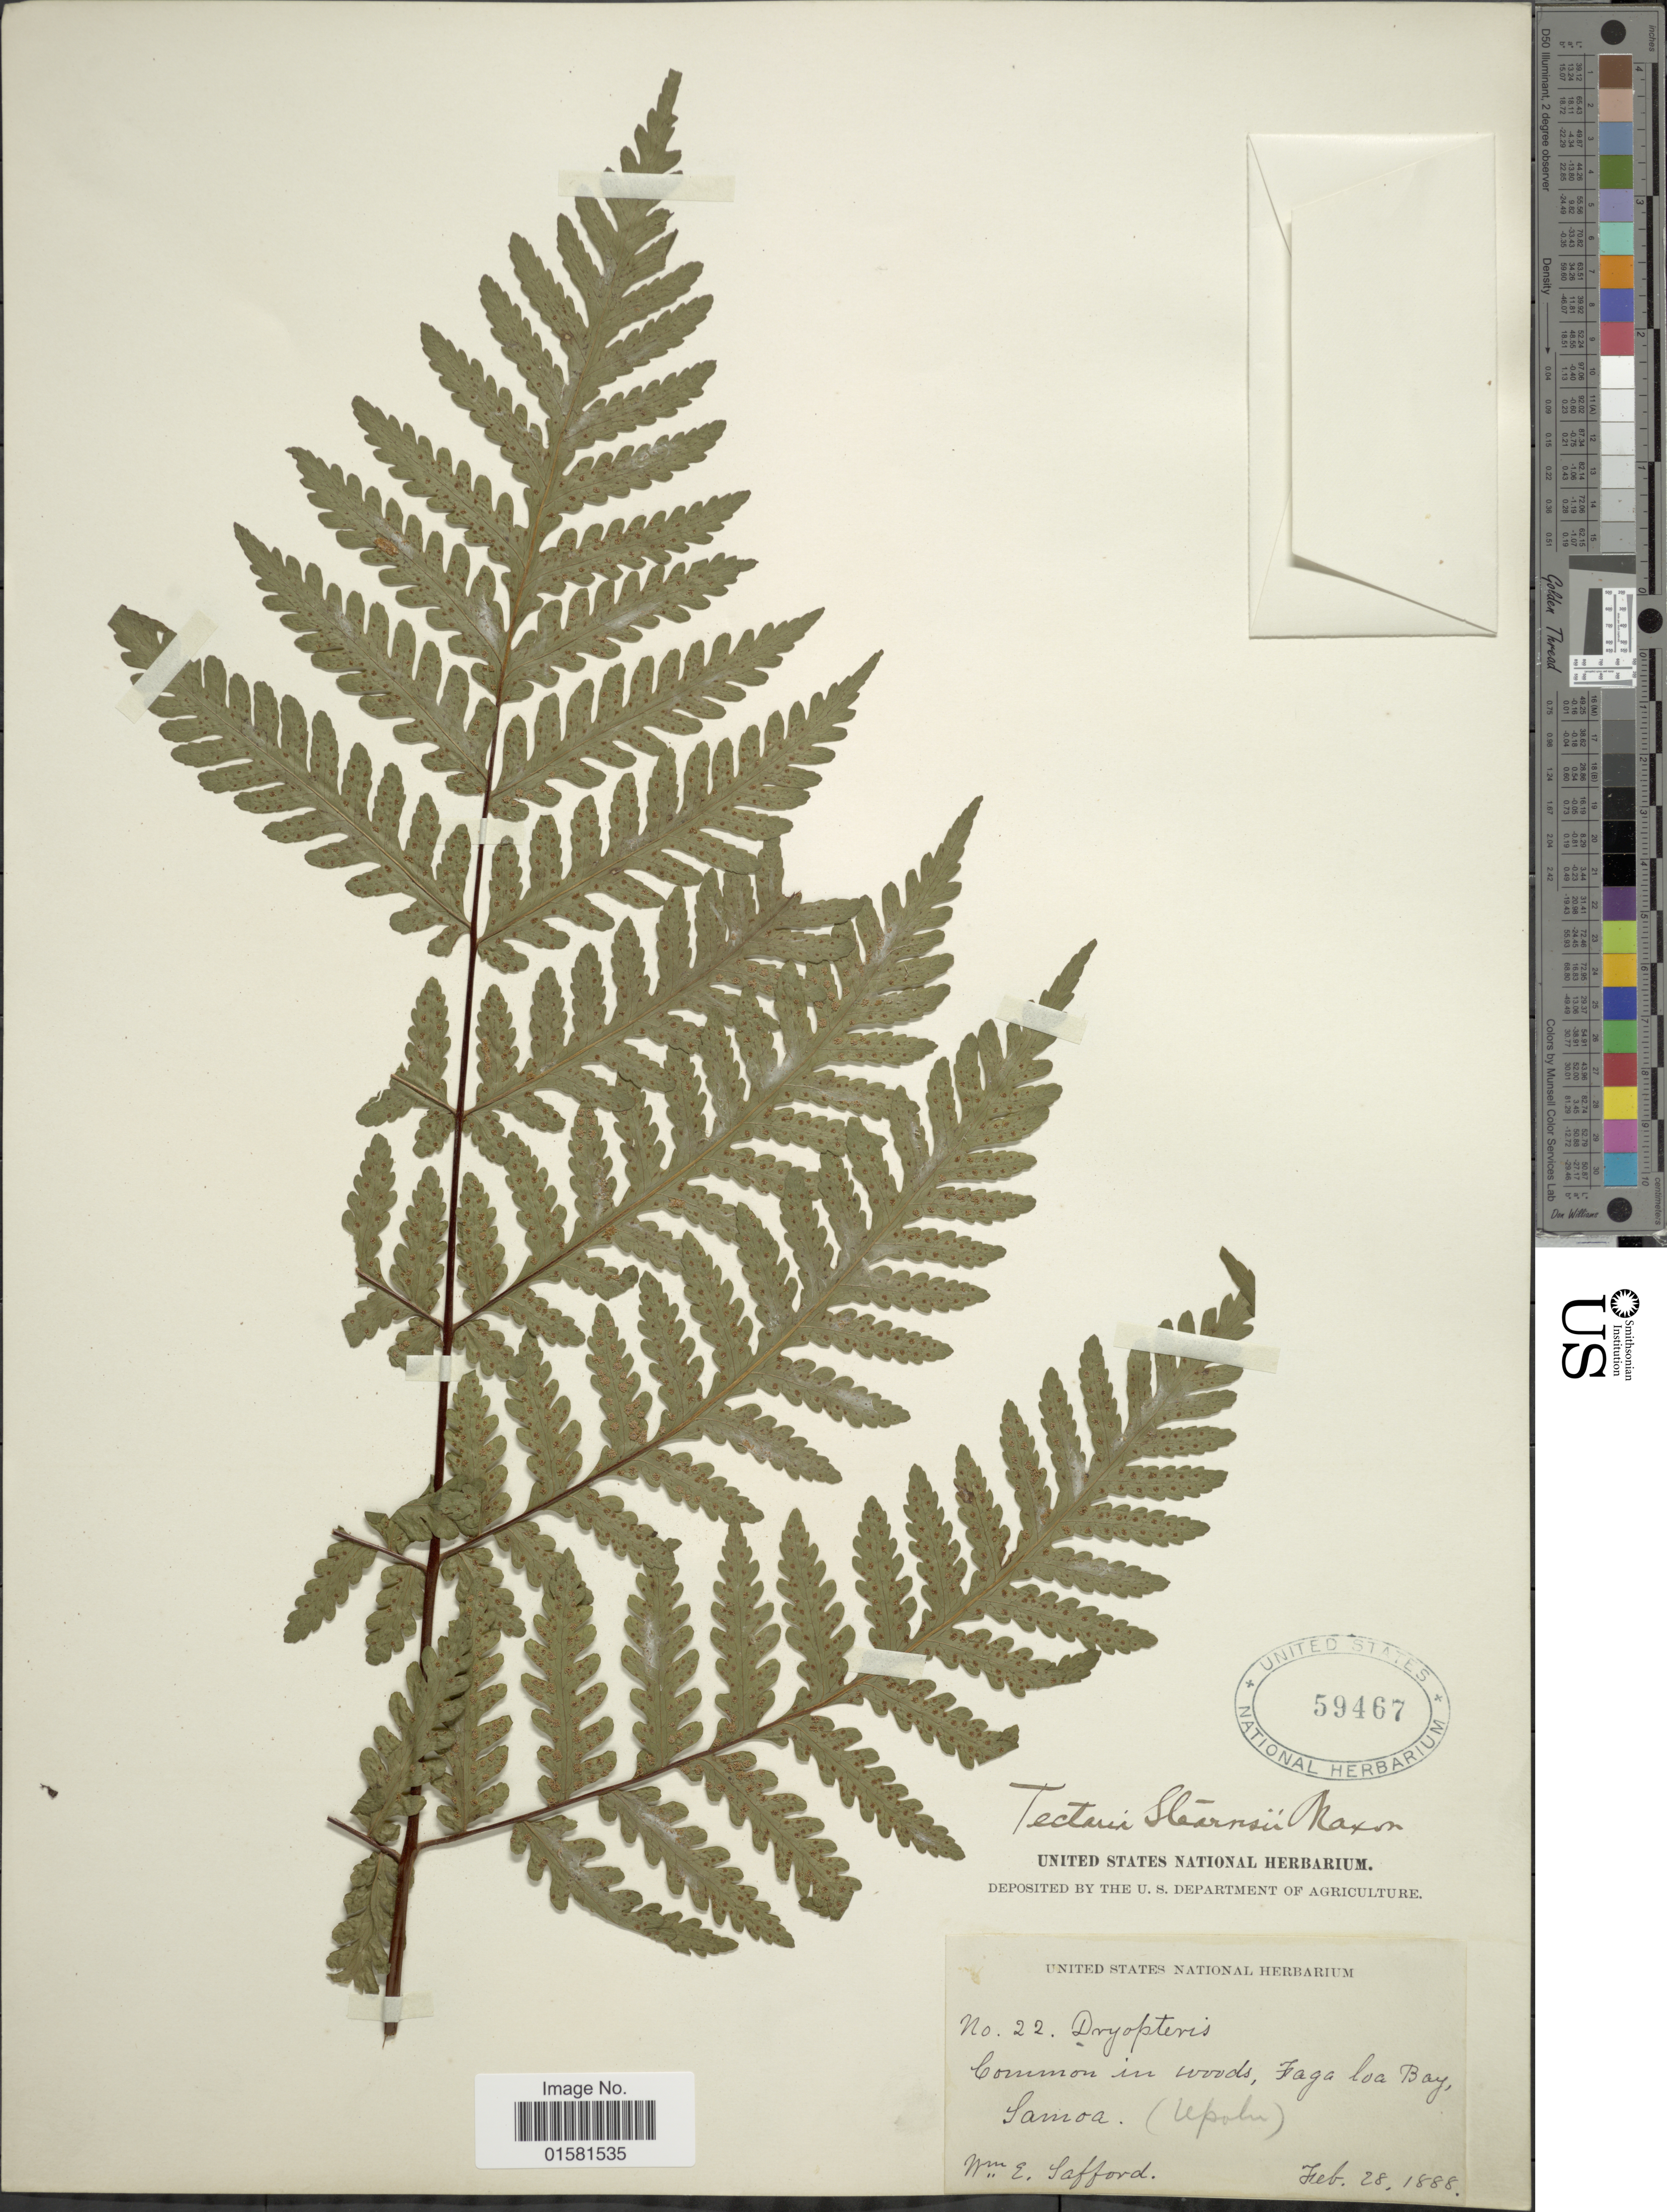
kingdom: Plantae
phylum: Tracheophyta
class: Polypodiopsida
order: Polypodiales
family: Tectariaceae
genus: Tectaria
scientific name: Tectaria stearnsii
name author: Maxon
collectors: W. E. Safford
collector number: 22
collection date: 1888-02-28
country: Samoa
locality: Samoa, (Upolu), common i woods, Faga loa Bay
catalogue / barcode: US 59467